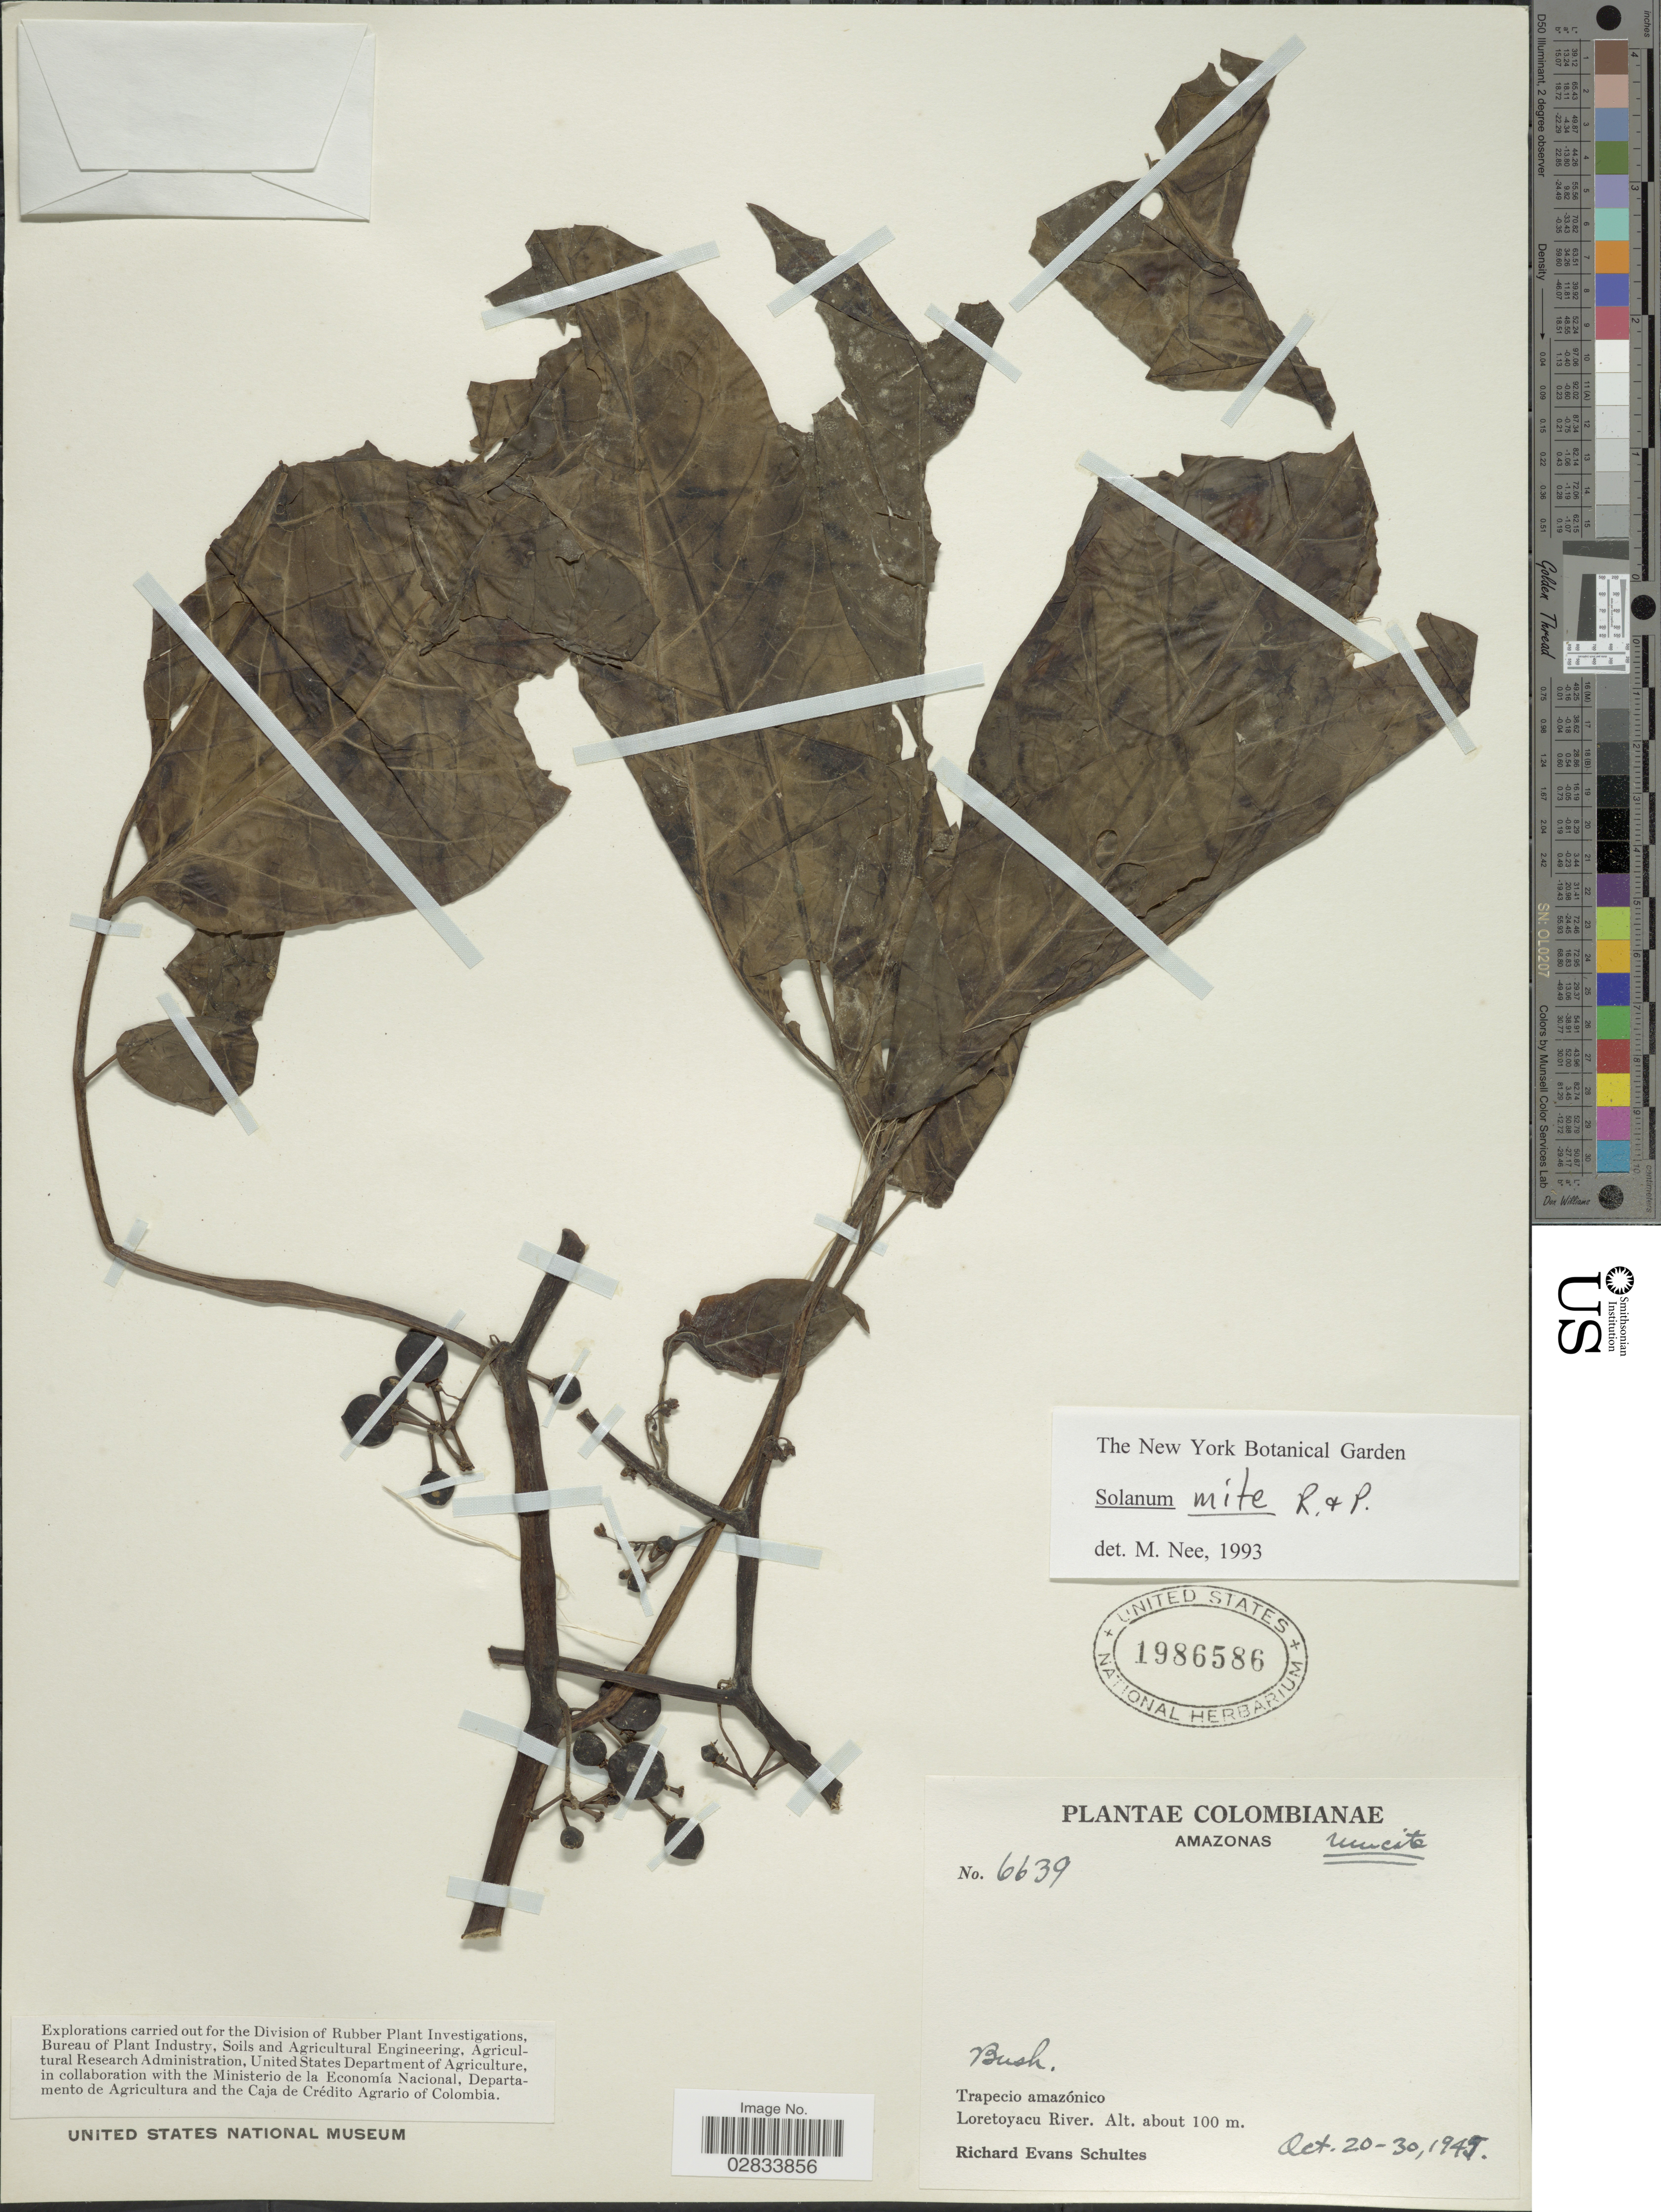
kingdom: Plantae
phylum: Tracheophyta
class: Magnoliopsida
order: Solanales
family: Solanaceae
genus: Solanum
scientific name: Solanum mite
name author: Ruiz & Pav.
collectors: R. E. Schultes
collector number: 6639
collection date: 1945-10-20/1945-10-30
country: Colombia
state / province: Amazônas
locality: Trapecio amazónico, Loretoyacu River.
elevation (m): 100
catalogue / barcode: US 1986586